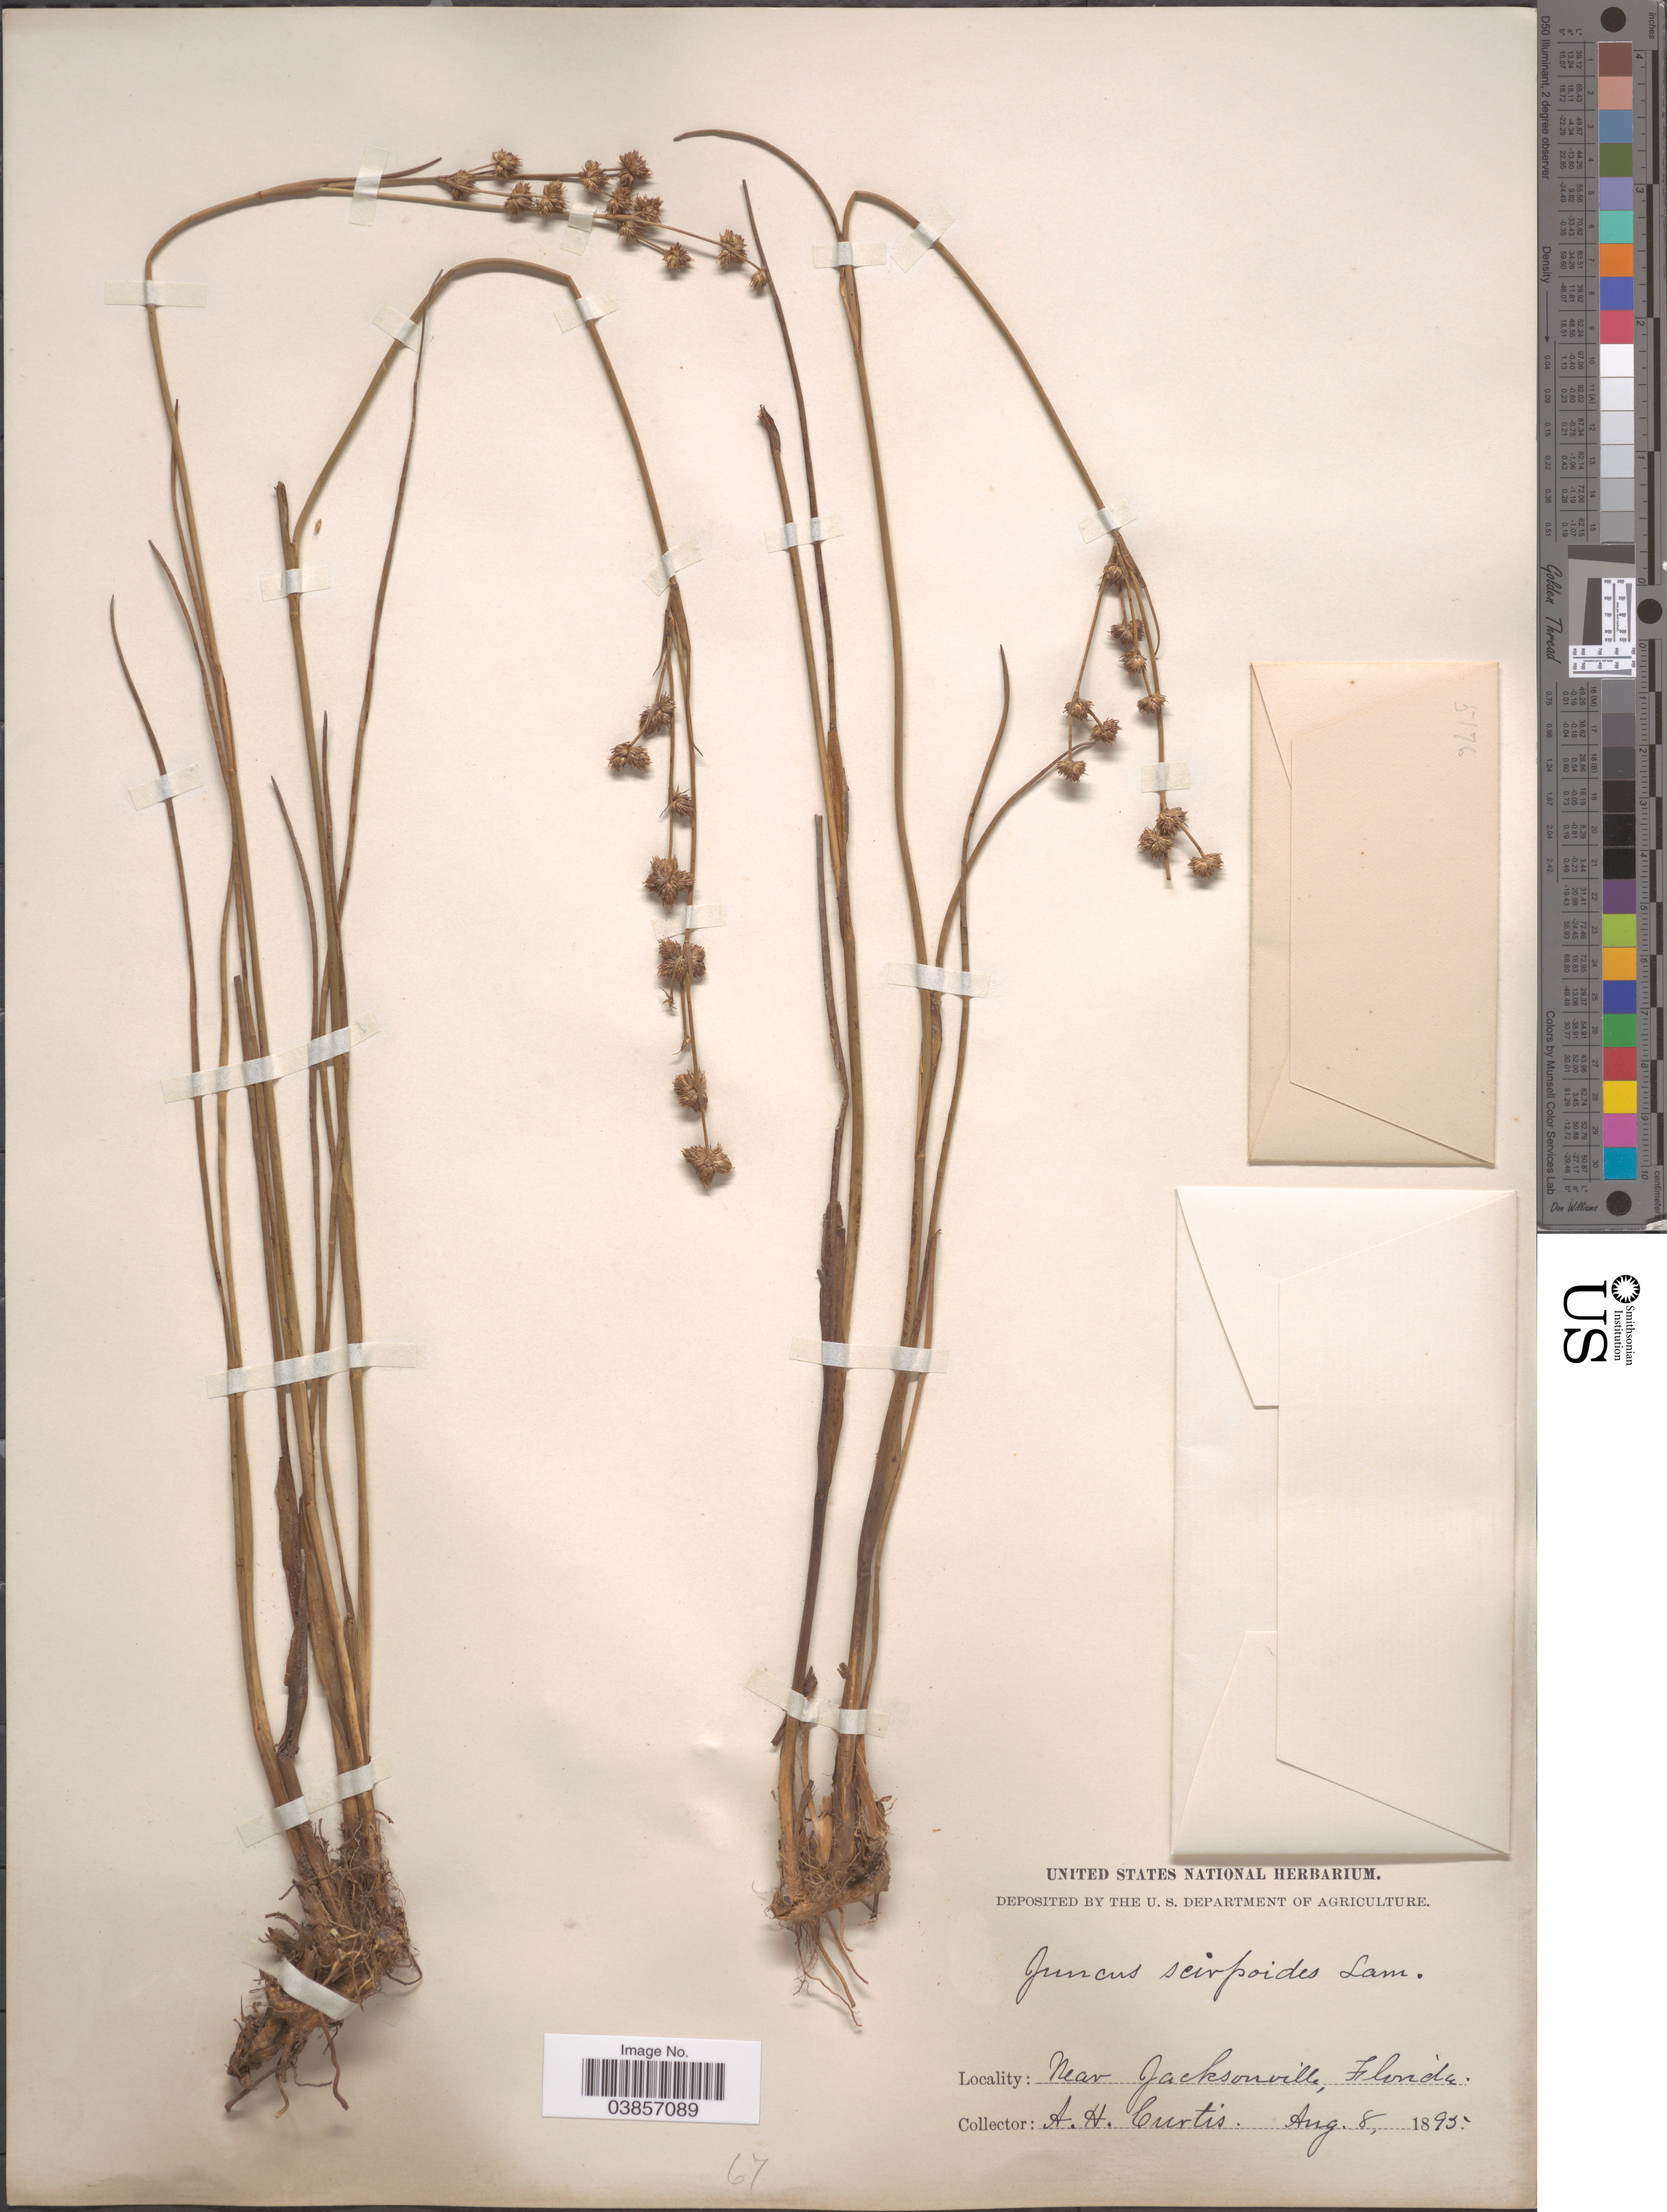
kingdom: Plantae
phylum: Tracheophyta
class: Liliopsida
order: Poales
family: Juncaceae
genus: Juncus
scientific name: Juncus scirpoides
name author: Lam.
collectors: A. H. Curtiss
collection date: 1895-08-08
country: United States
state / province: Florida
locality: Near Jacksonville.